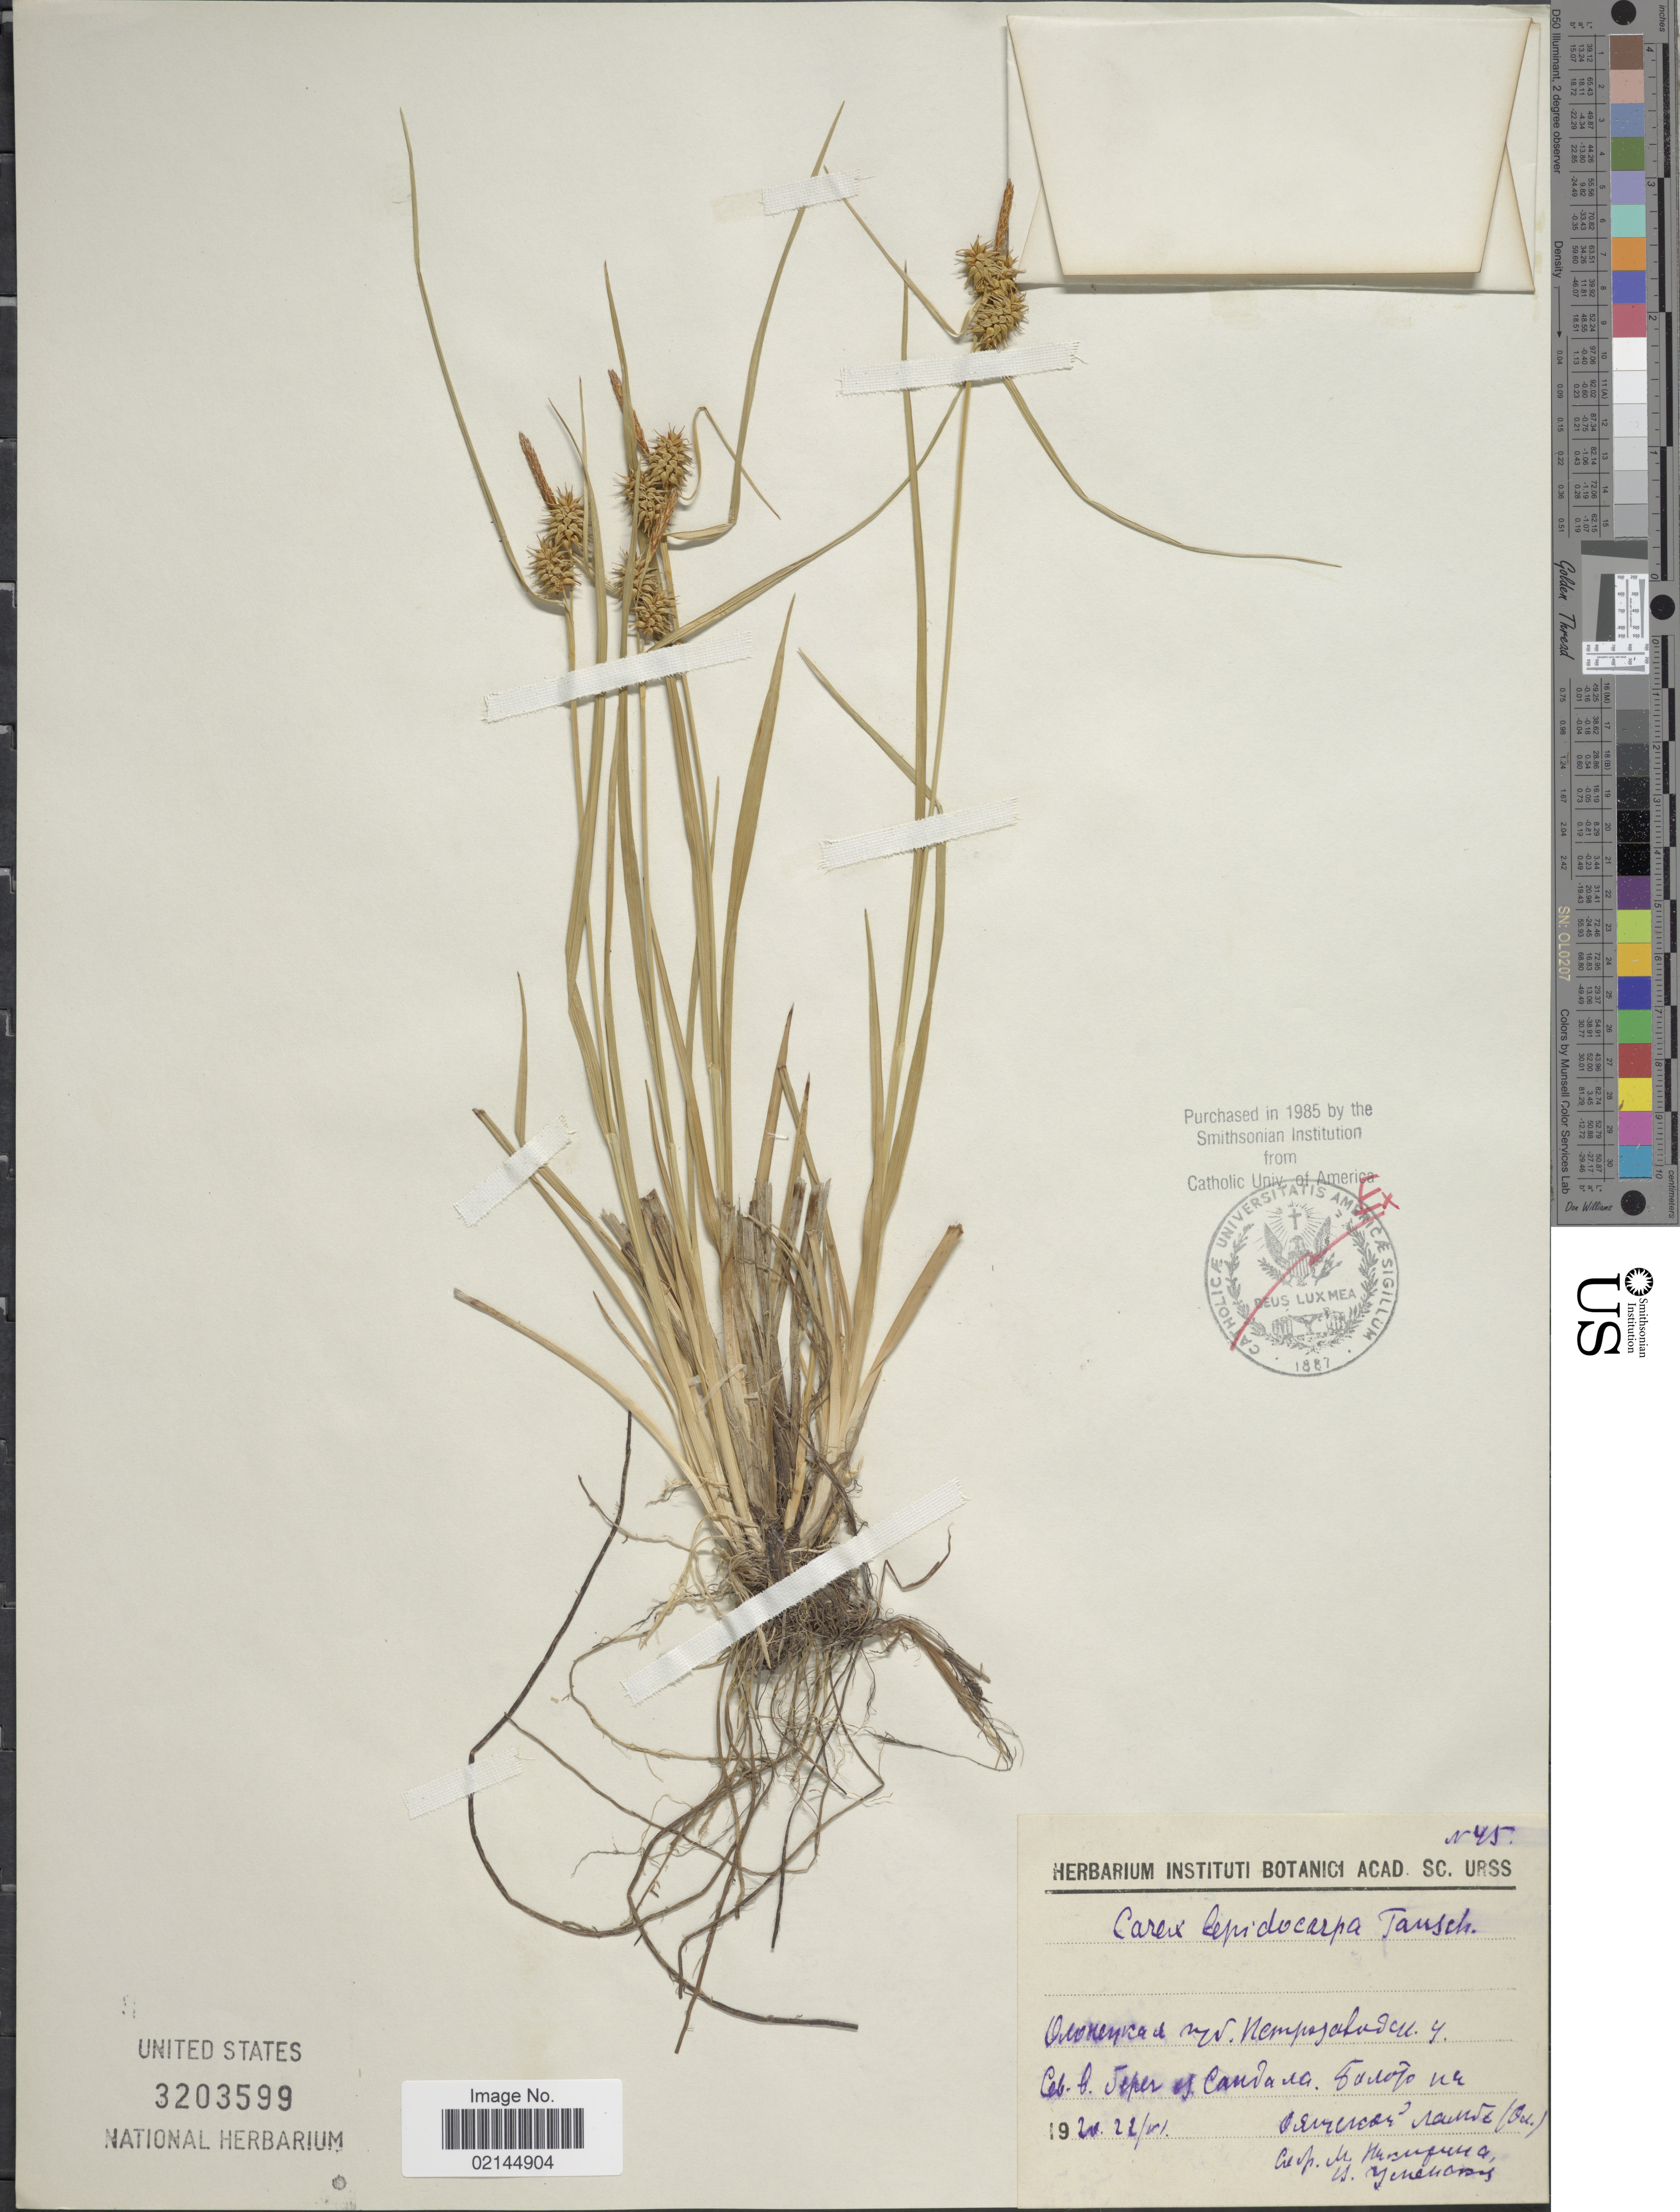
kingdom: Plantae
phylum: Tracheophyta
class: Liliopsida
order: Poales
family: Cyperaceae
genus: Carex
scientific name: Carex lepidocarpa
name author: Tausch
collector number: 45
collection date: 1920-06-22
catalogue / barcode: US 3203599